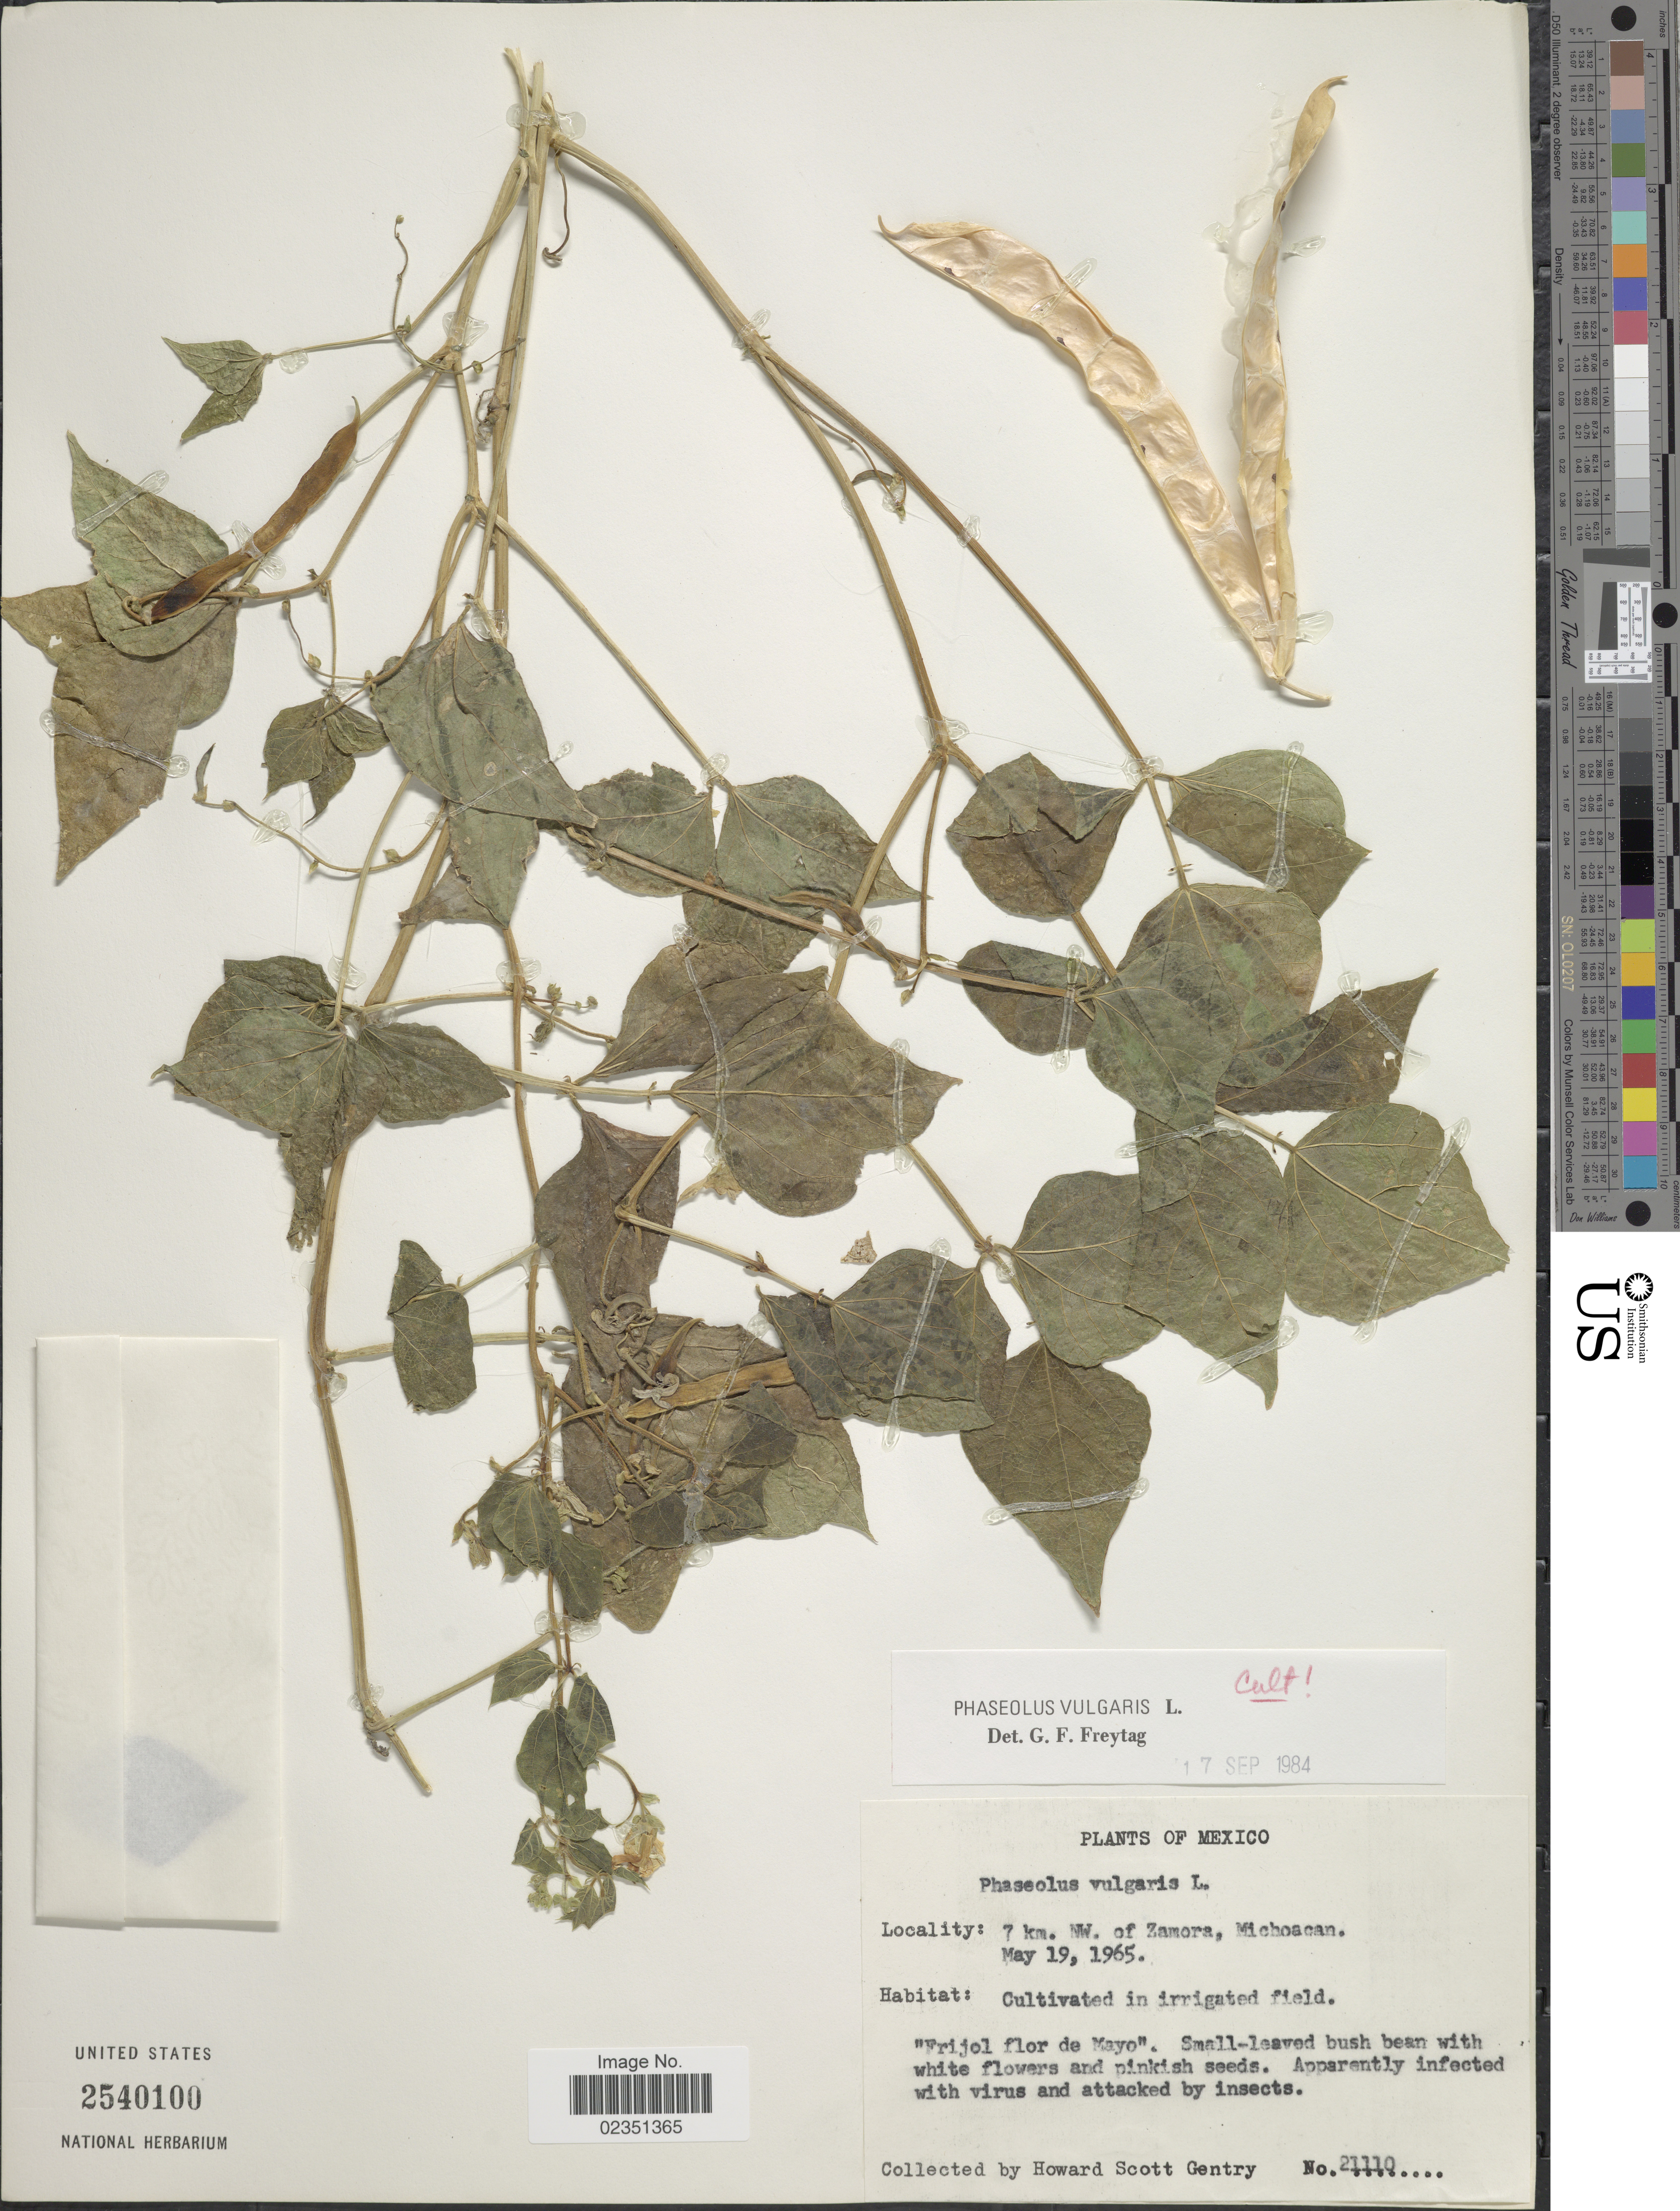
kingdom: Plantae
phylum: Tracheophyta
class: Magnoliopsida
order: Fabales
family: Fabaceae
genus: Phaseolus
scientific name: Phaseolus vulgaris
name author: L.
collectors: H. S. Gentry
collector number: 21110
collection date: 1965-05-19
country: Mexico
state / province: Michoacán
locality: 7 km. NW. of Zamora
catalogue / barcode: US 2540100